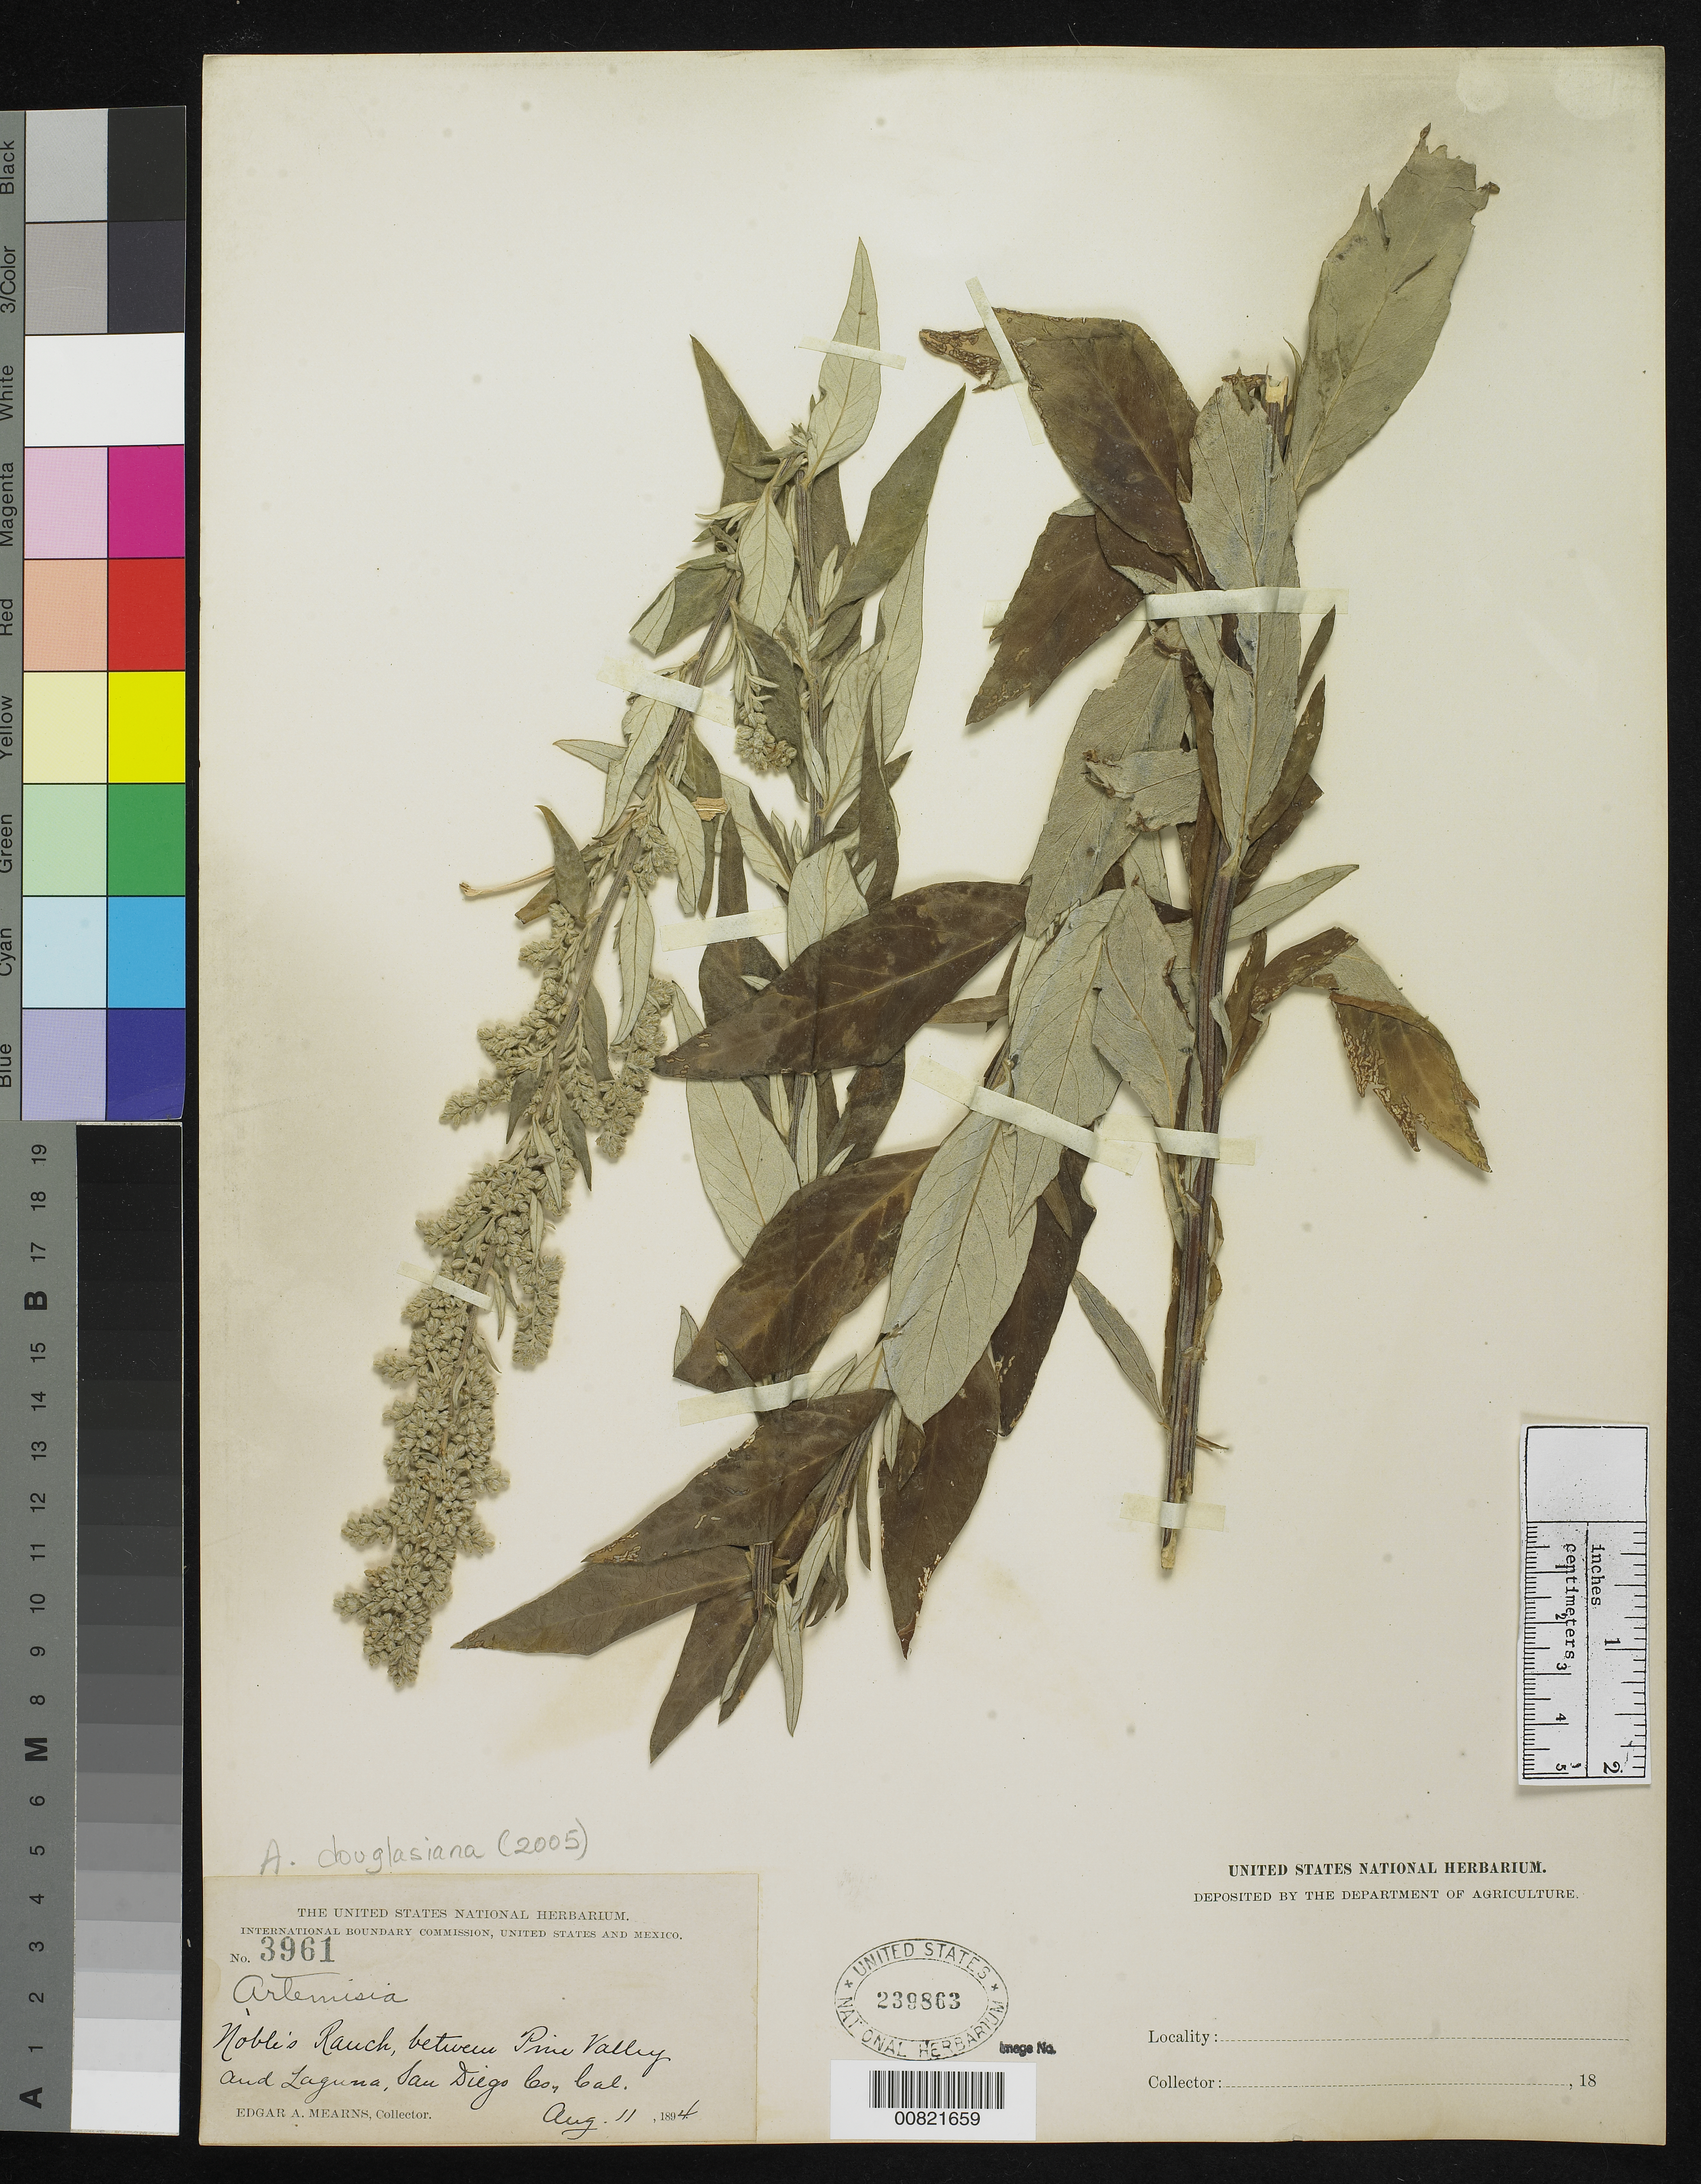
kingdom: Plantae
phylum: Tracheophyta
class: Magnoliopsida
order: Asterales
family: Asteraceae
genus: Artemisia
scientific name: Artemisia douglasiana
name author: Besser ex Hook.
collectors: E. A. Mearns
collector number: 3961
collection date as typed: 11 Aug 1894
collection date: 1894-08-11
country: United States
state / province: California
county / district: San Diego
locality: Noble's Ranch, between Pine Valley and Laguna, San Diego County, California.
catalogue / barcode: US 239863